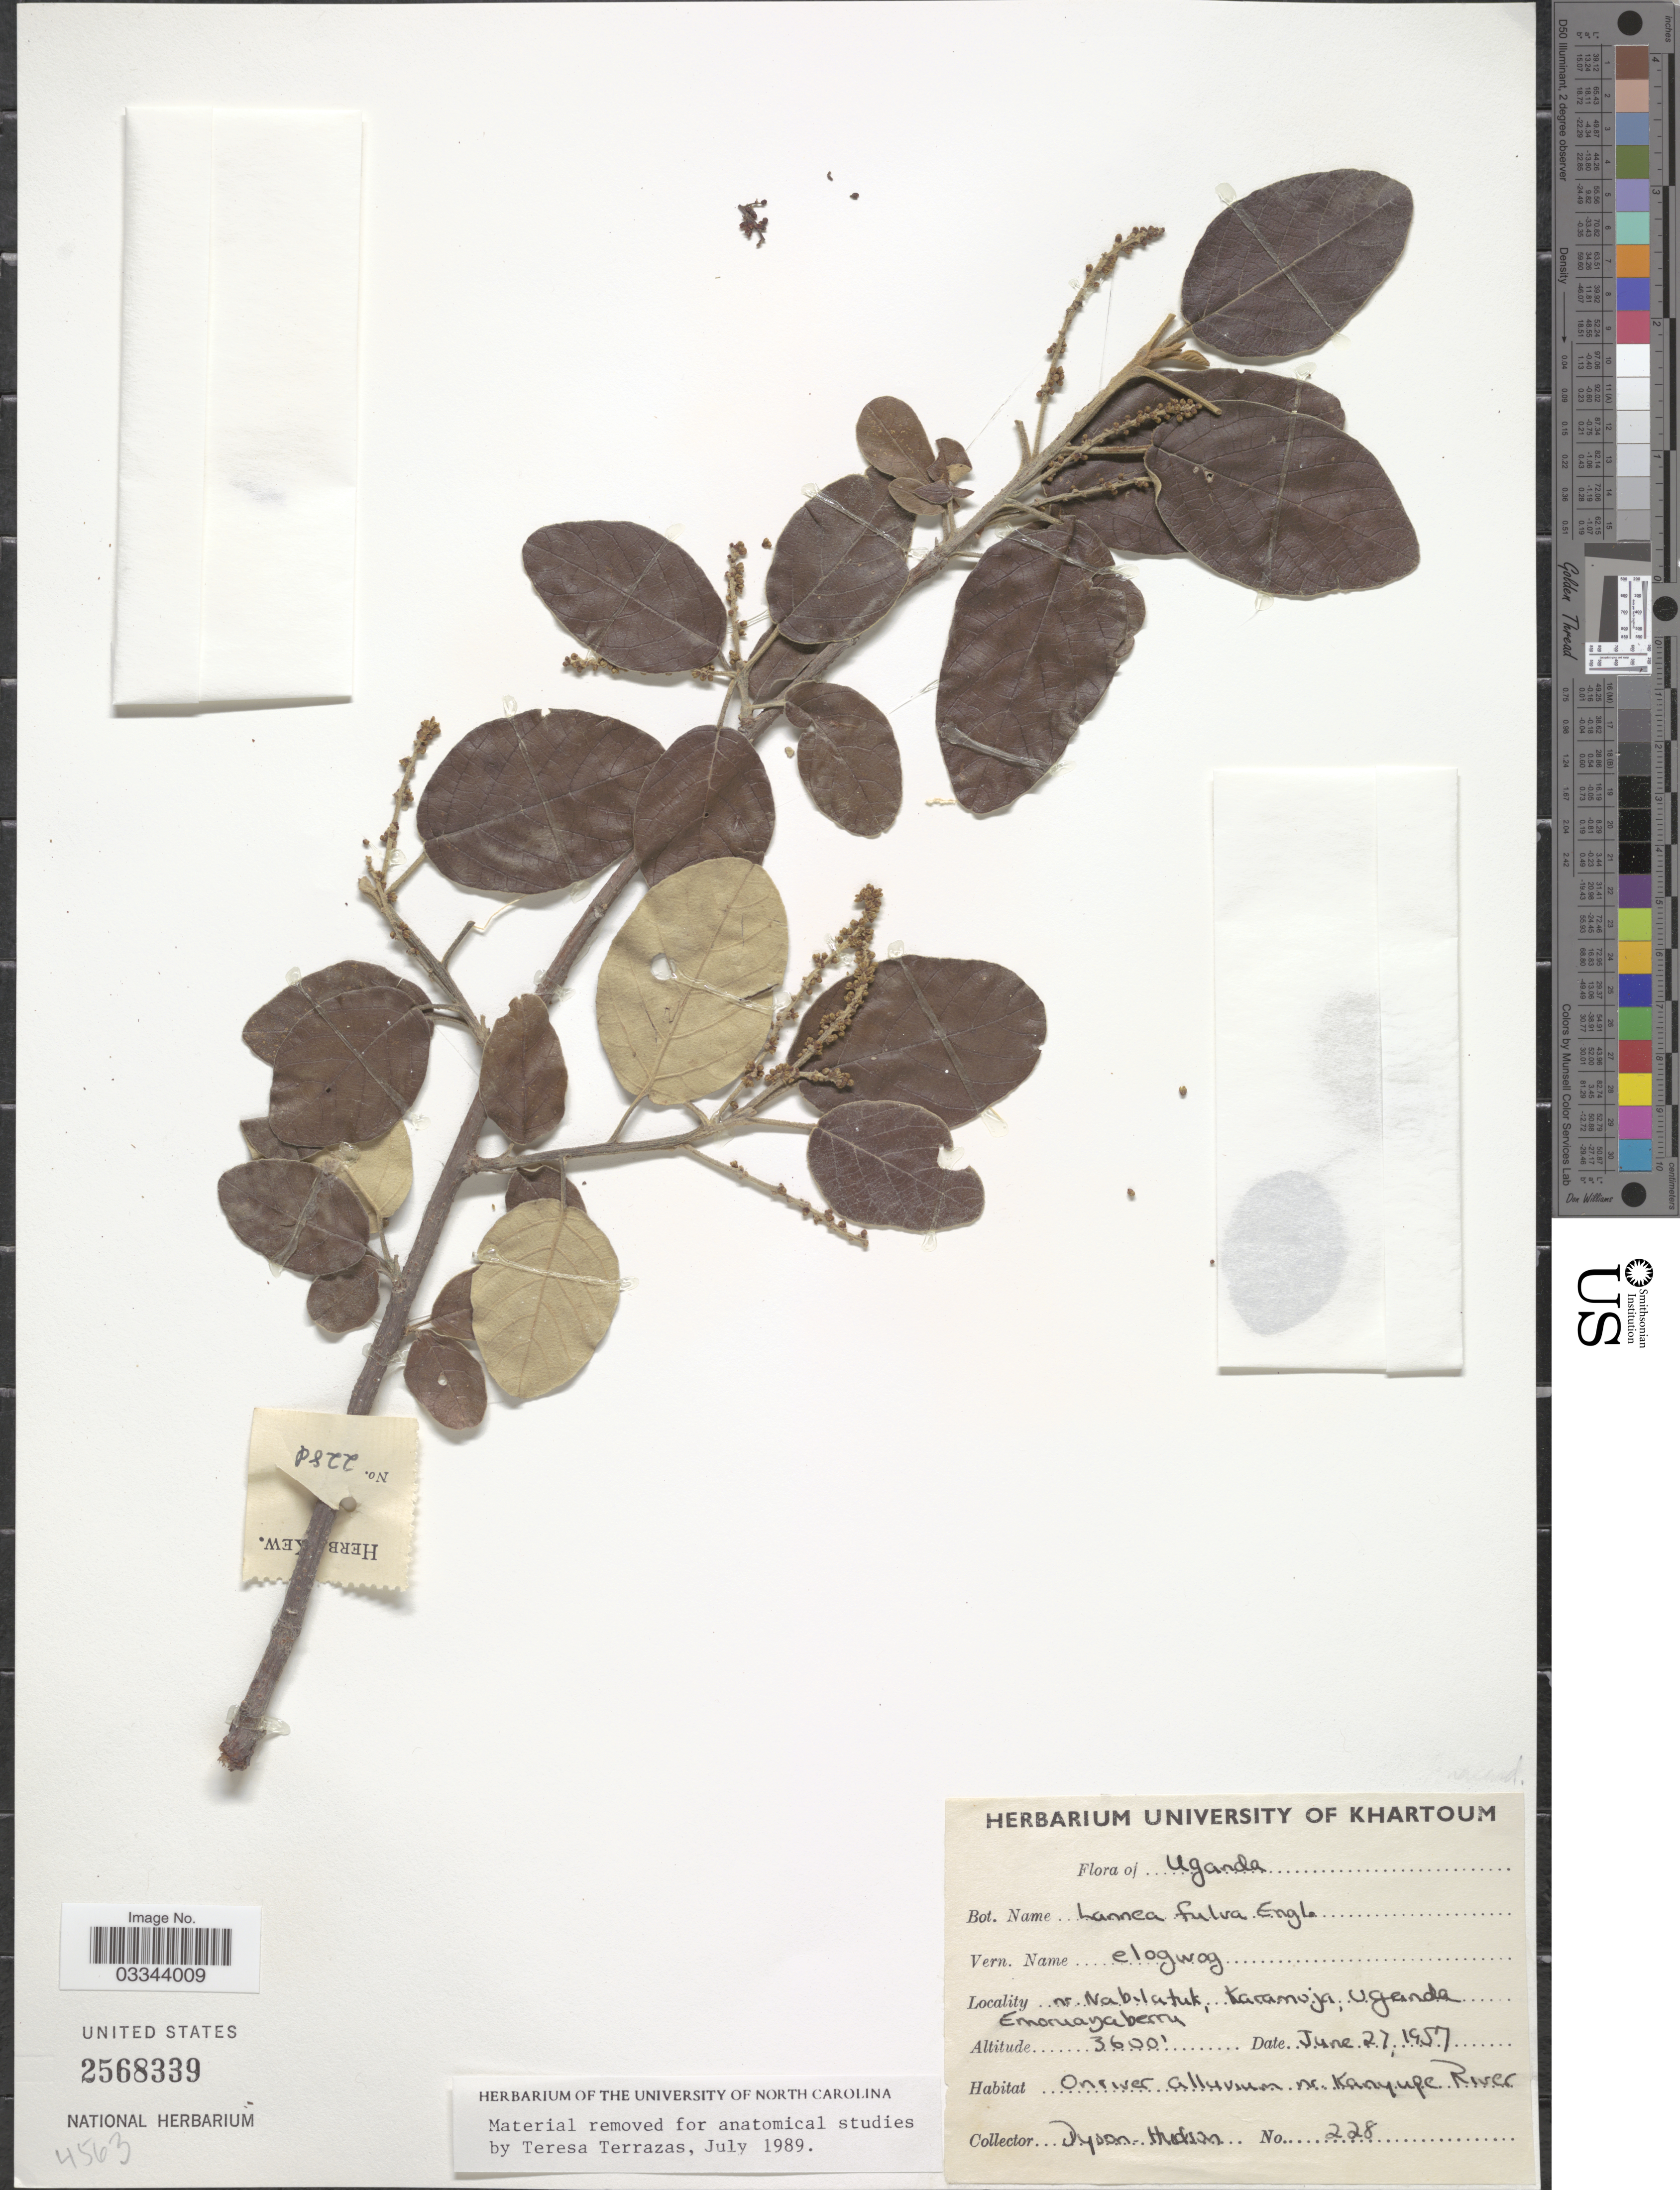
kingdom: Plantae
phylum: Tracheophyta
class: Magnoliopsida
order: Sapindales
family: Anacardiaceae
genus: Lannea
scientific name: Lannea fulva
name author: (Engl.) Engl.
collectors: Dyson-Hudson, --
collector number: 228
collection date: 1957-06-27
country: Uganda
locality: Nr Nabilatuk, Karamoja, Emoruangaberru, nr Kanyupe River.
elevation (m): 1097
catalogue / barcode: US 2568339